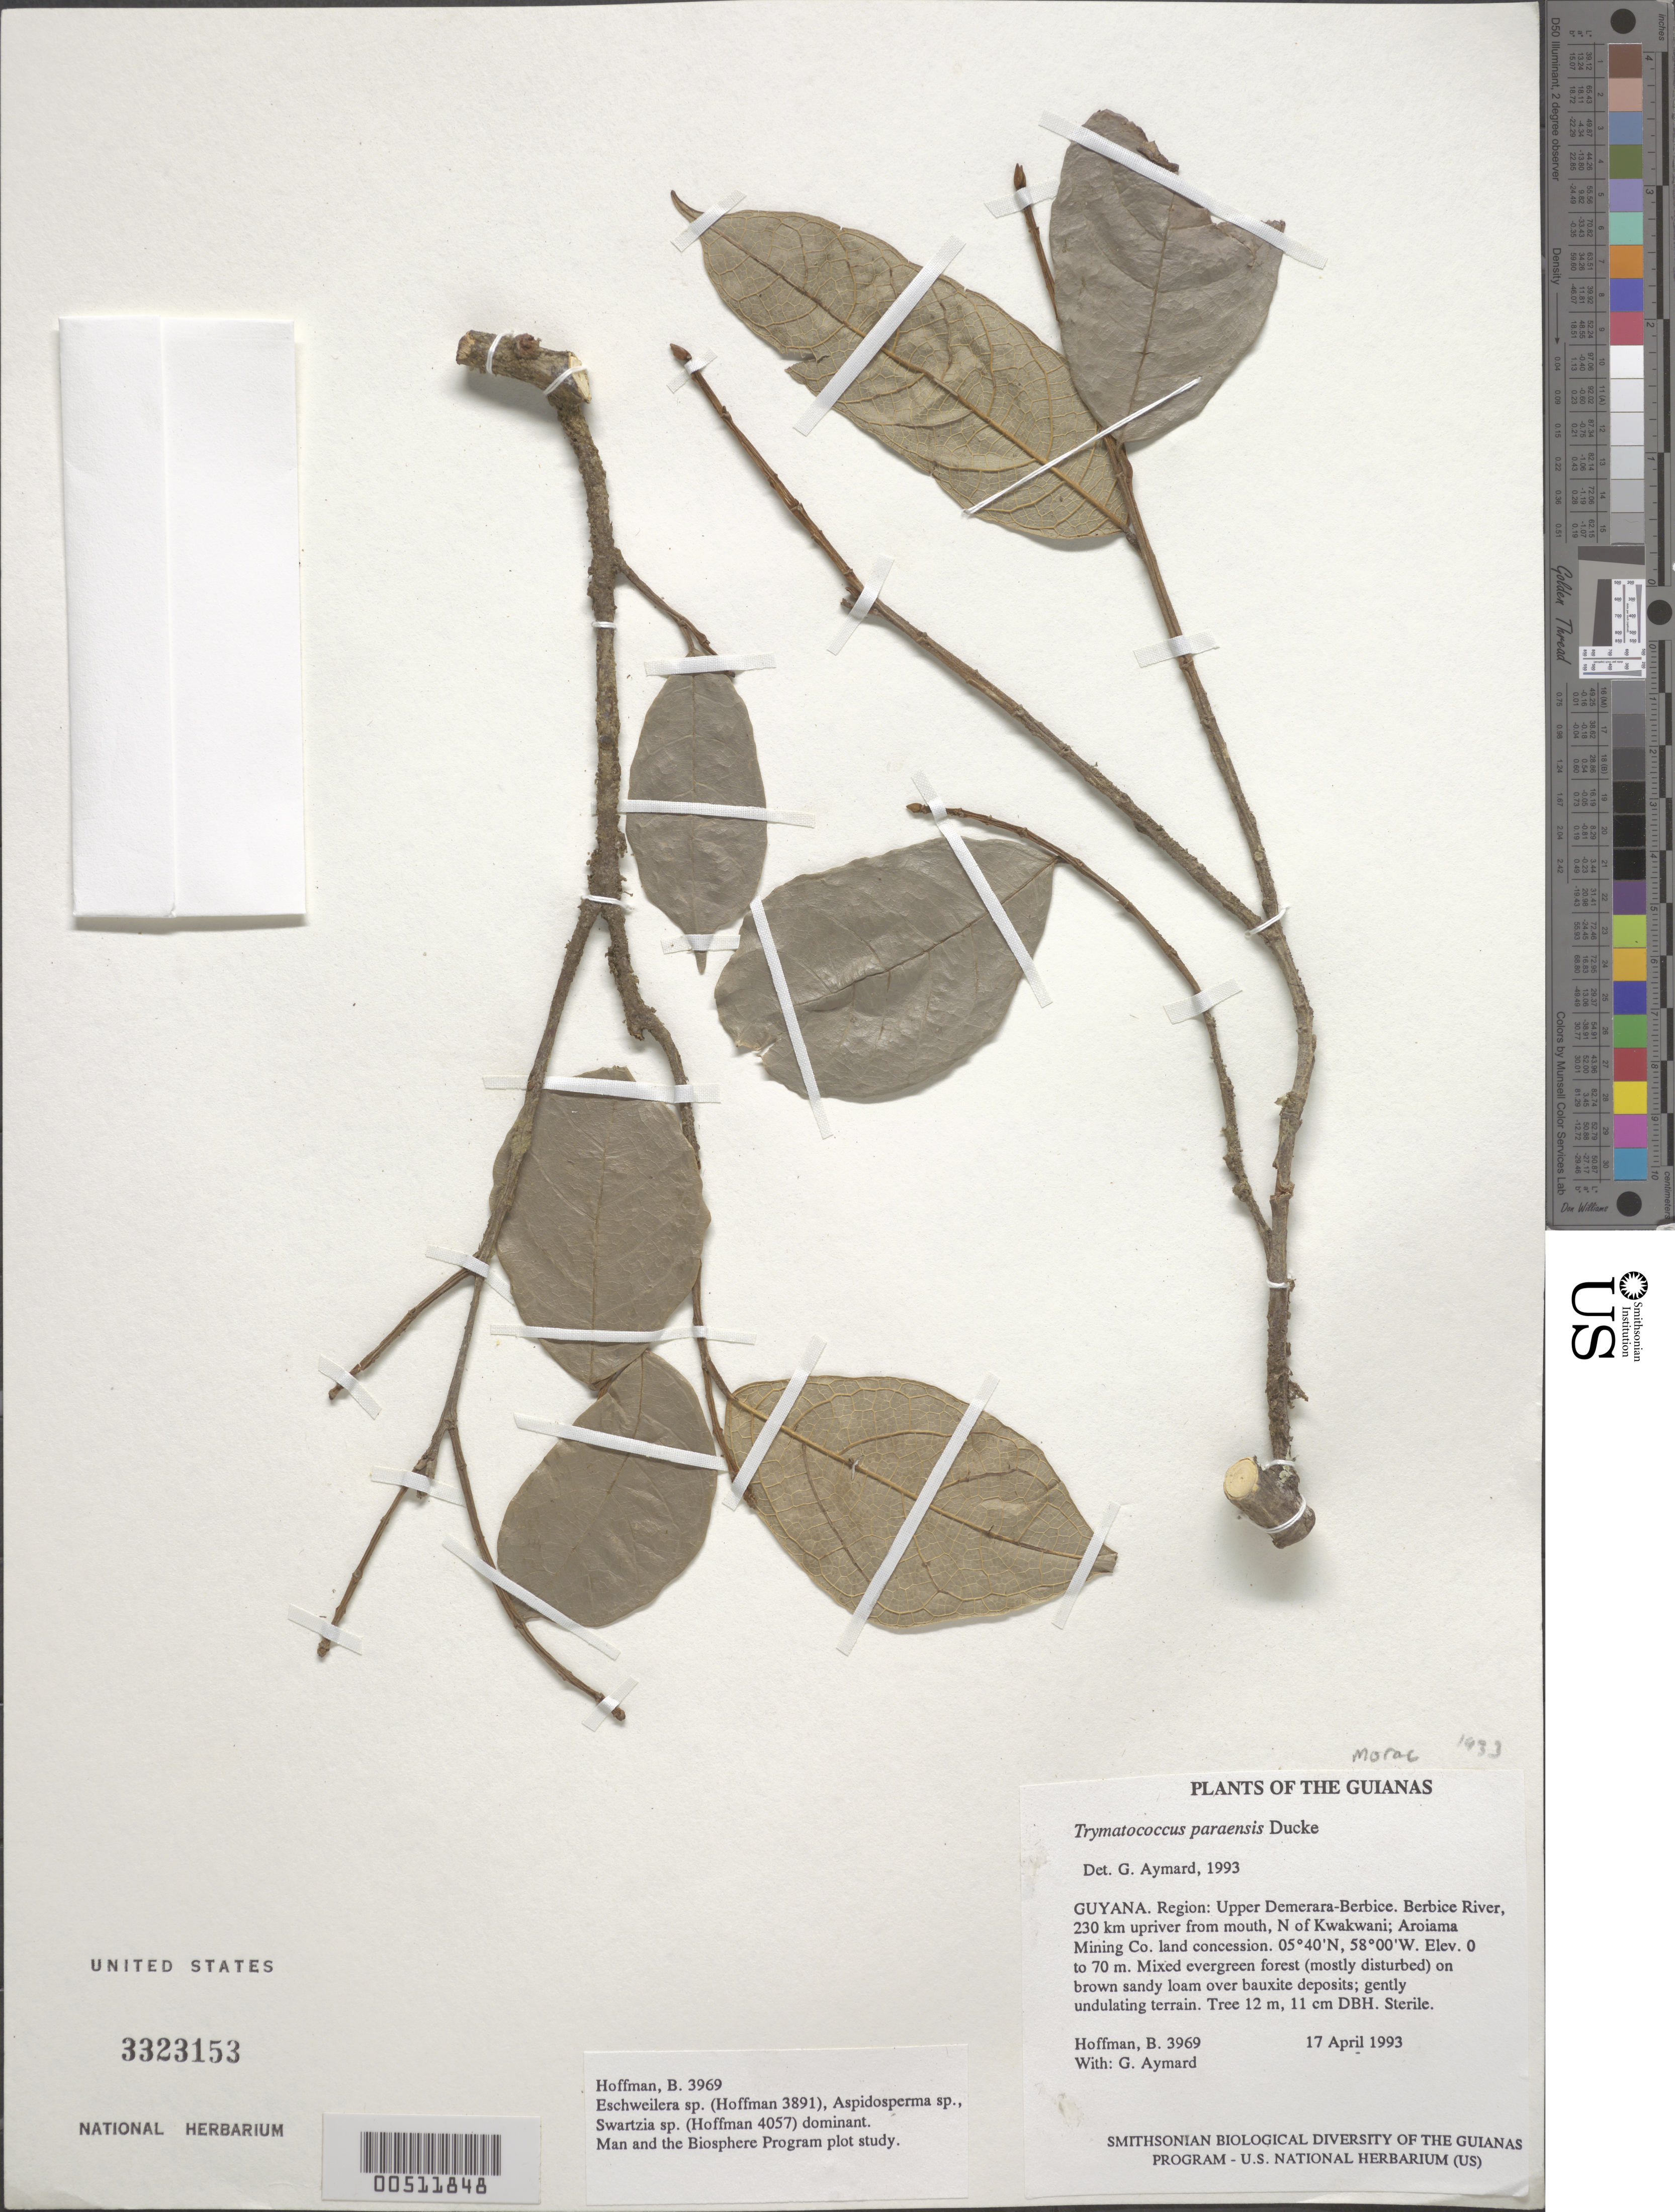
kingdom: Plantae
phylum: Tracheophyta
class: Magnoliopsida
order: Rosales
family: Moraceae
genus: Brosimum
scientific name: Brosimum amazonicum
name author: (Poepp. & Endl.) E. M. Gardner & Zerega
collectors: B. Hoffman & G. A. Aymard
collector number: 3969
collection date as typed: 17 April 1993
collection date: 1993-04-17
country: Guyana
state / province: U. Demerara-Berbice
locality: Berbice River, 230 km upriver from mouth, N of Kwakwani; Aroiama Mining Co. land concession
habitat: Mixed evergreen forest (mostly disturbed) on brown sandy loam over bauxite deposits; gently undulating terrain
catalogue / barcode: US 3323153